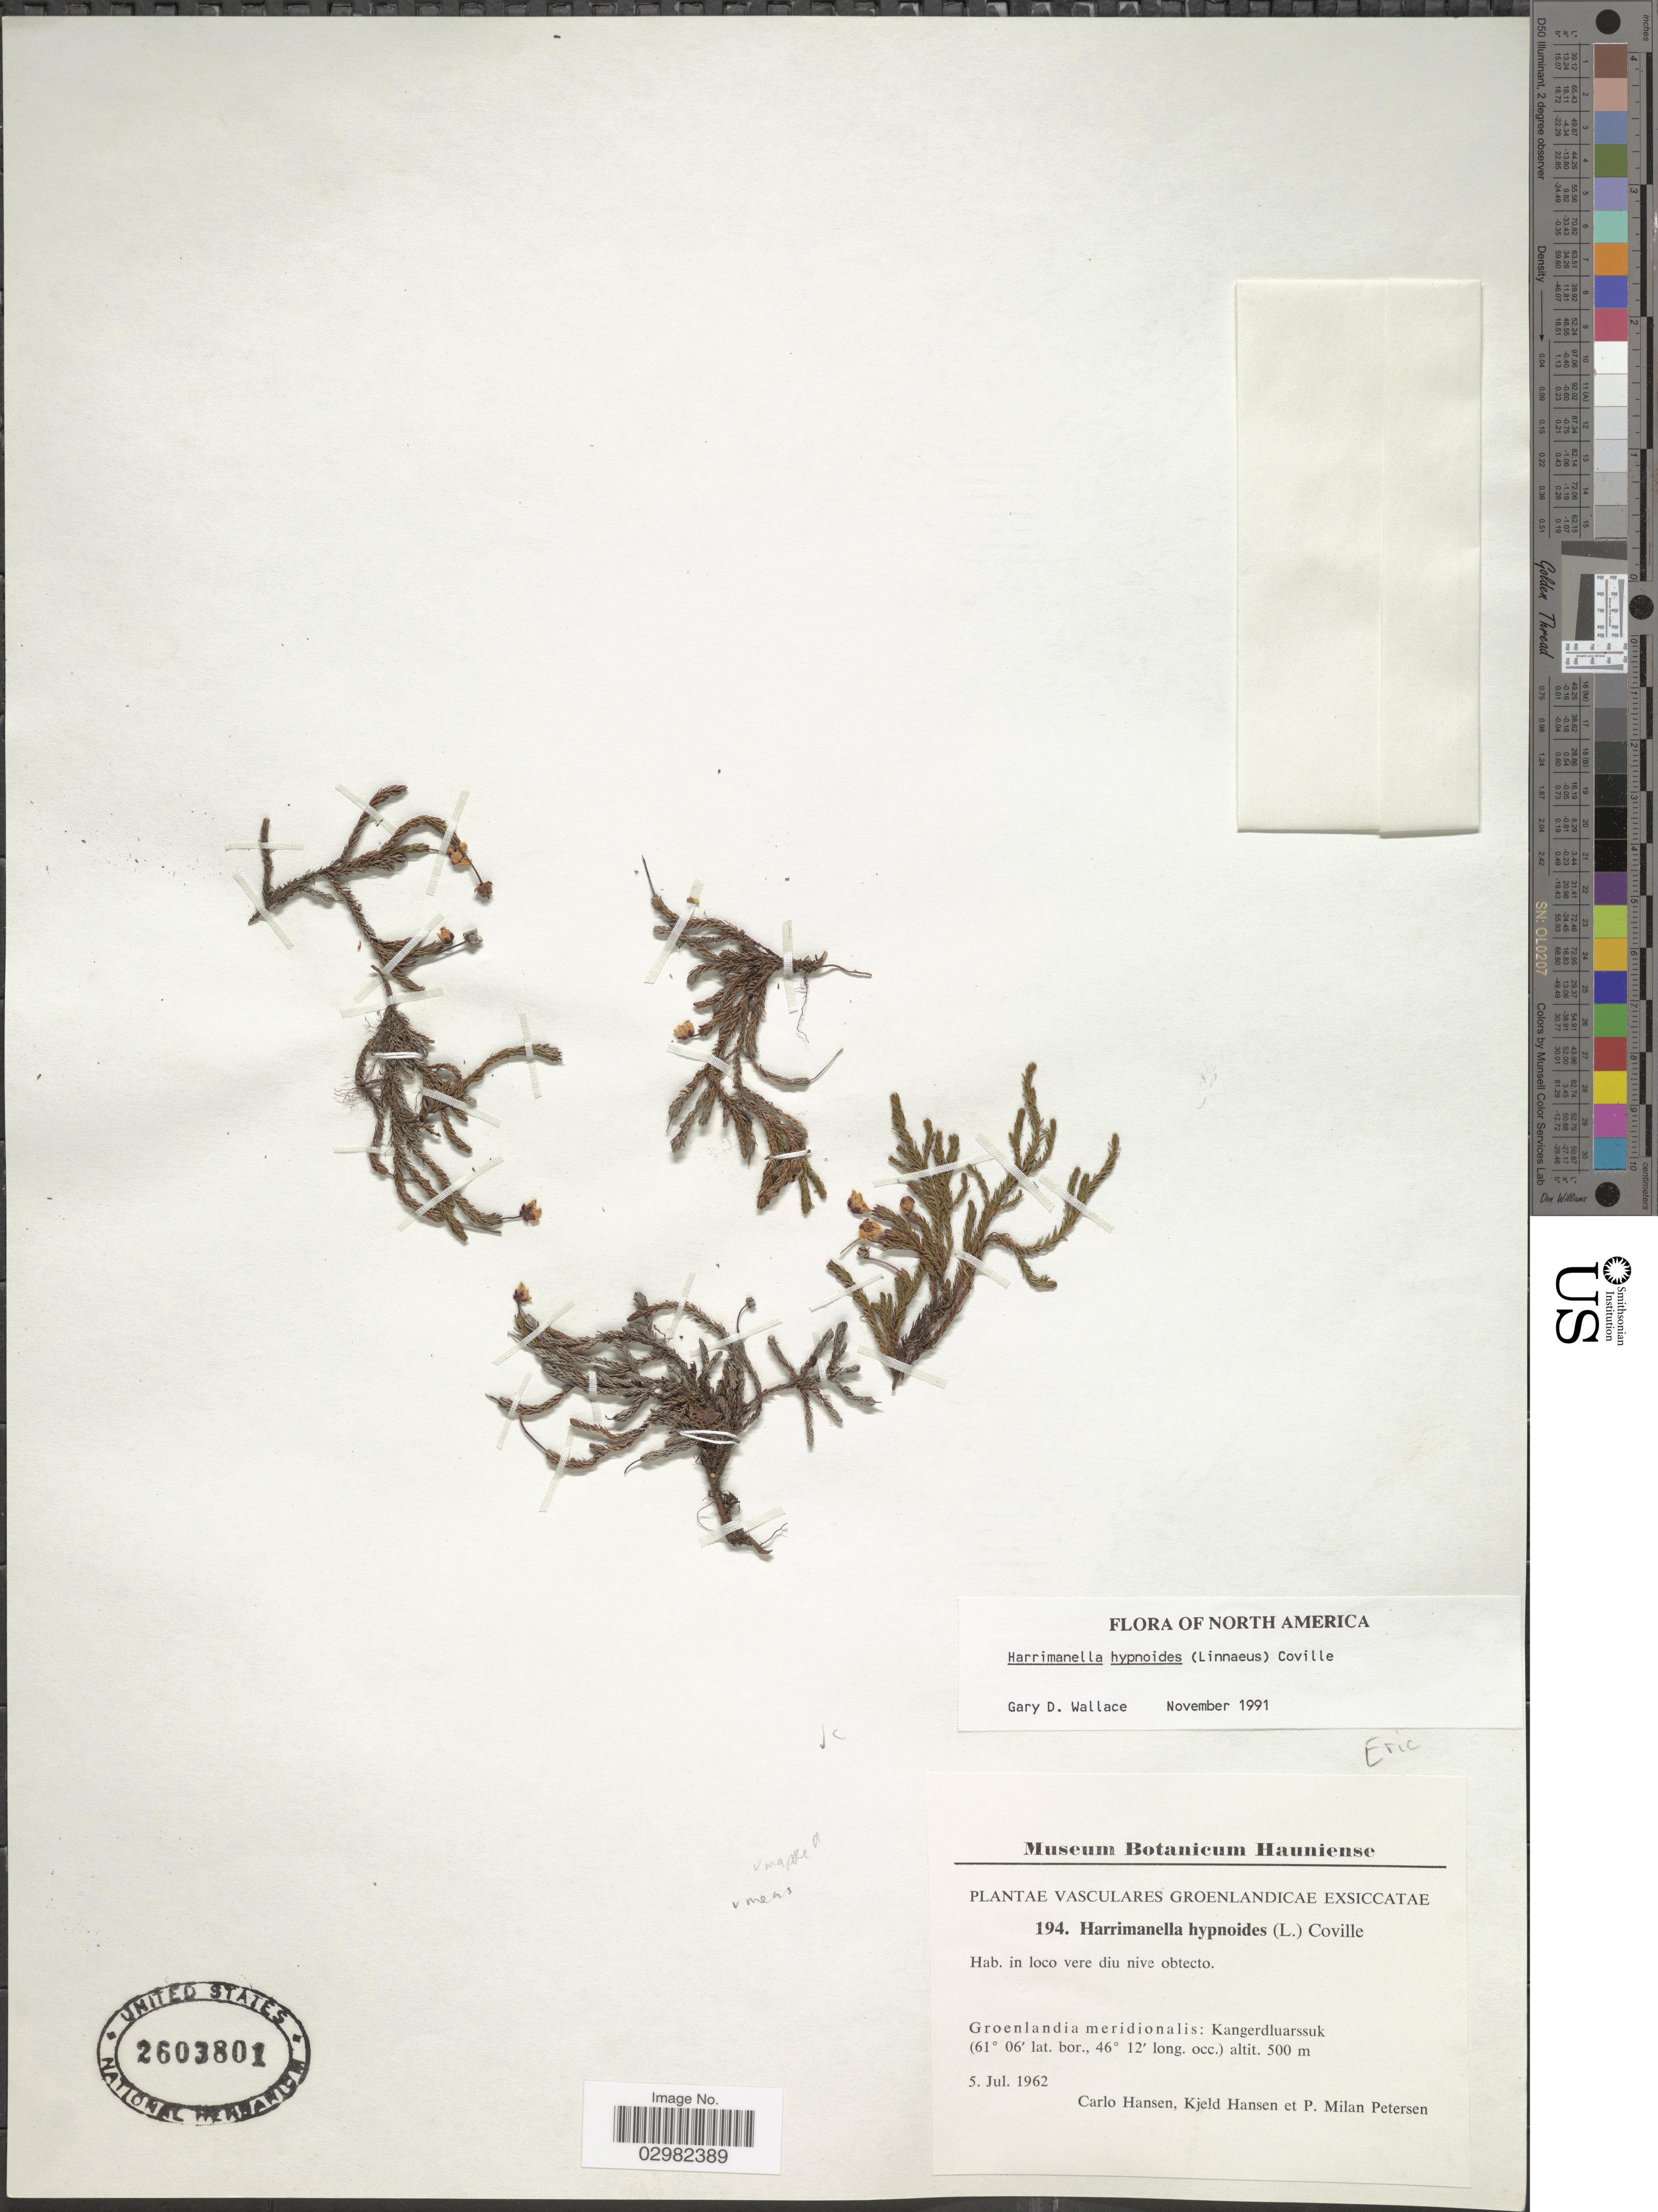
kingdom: Plantae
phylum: Tracheophyta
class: Magnoliopsida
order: Ericales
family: Ericaceae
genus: Harrimanella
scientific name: Harrimanella hypnoides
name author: (L.) Coville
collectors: C. Hansen, K. Hansen & P. Petersen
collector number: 194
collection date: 1962-07-05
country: Greenland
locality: Groenlandia meridionalis: Kangerdluarssuk.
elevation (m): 500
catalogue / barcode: US 2603801